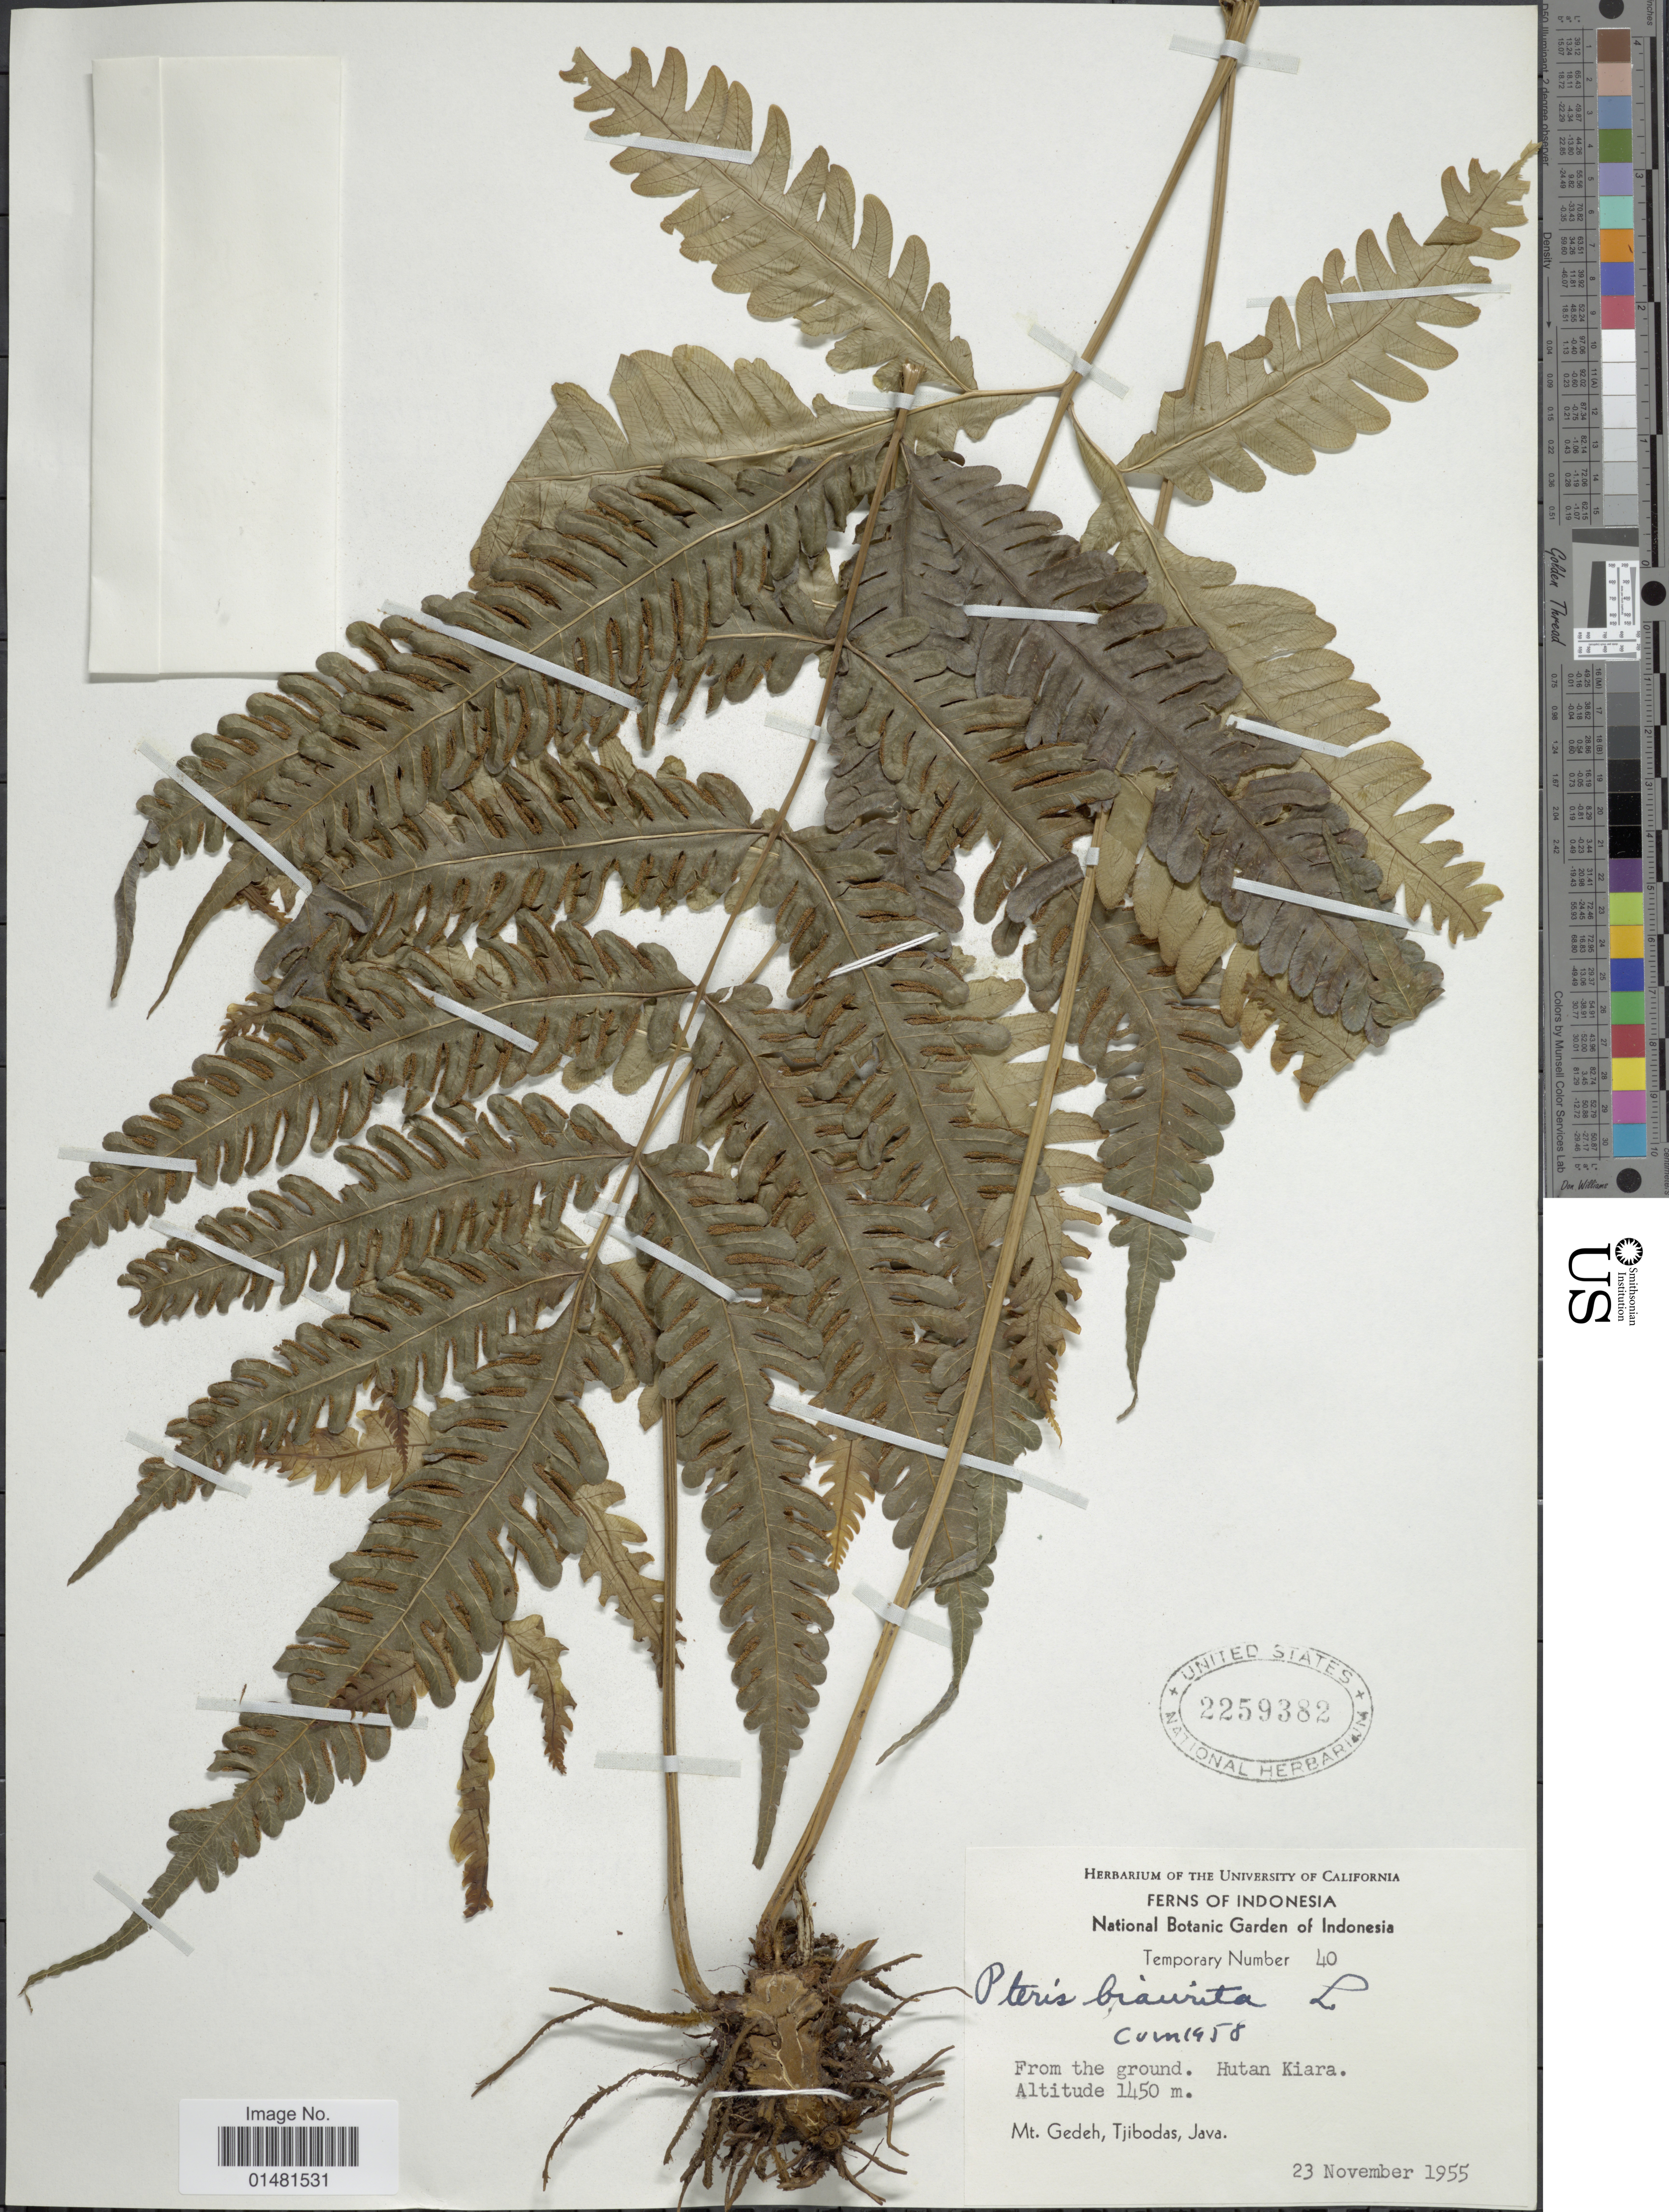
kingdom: Plantae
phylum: Tracheophyta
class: Polypodiopsida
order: Polypodiales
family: Pteridaceae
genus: Pteris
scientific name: Pteris biaurita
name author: L.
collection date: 1955-11-23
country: Indonesia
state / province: Java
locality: Hutan Kiara. Mt. Gedeh, Tjibodas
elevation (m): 1450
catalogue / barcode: US 2259382